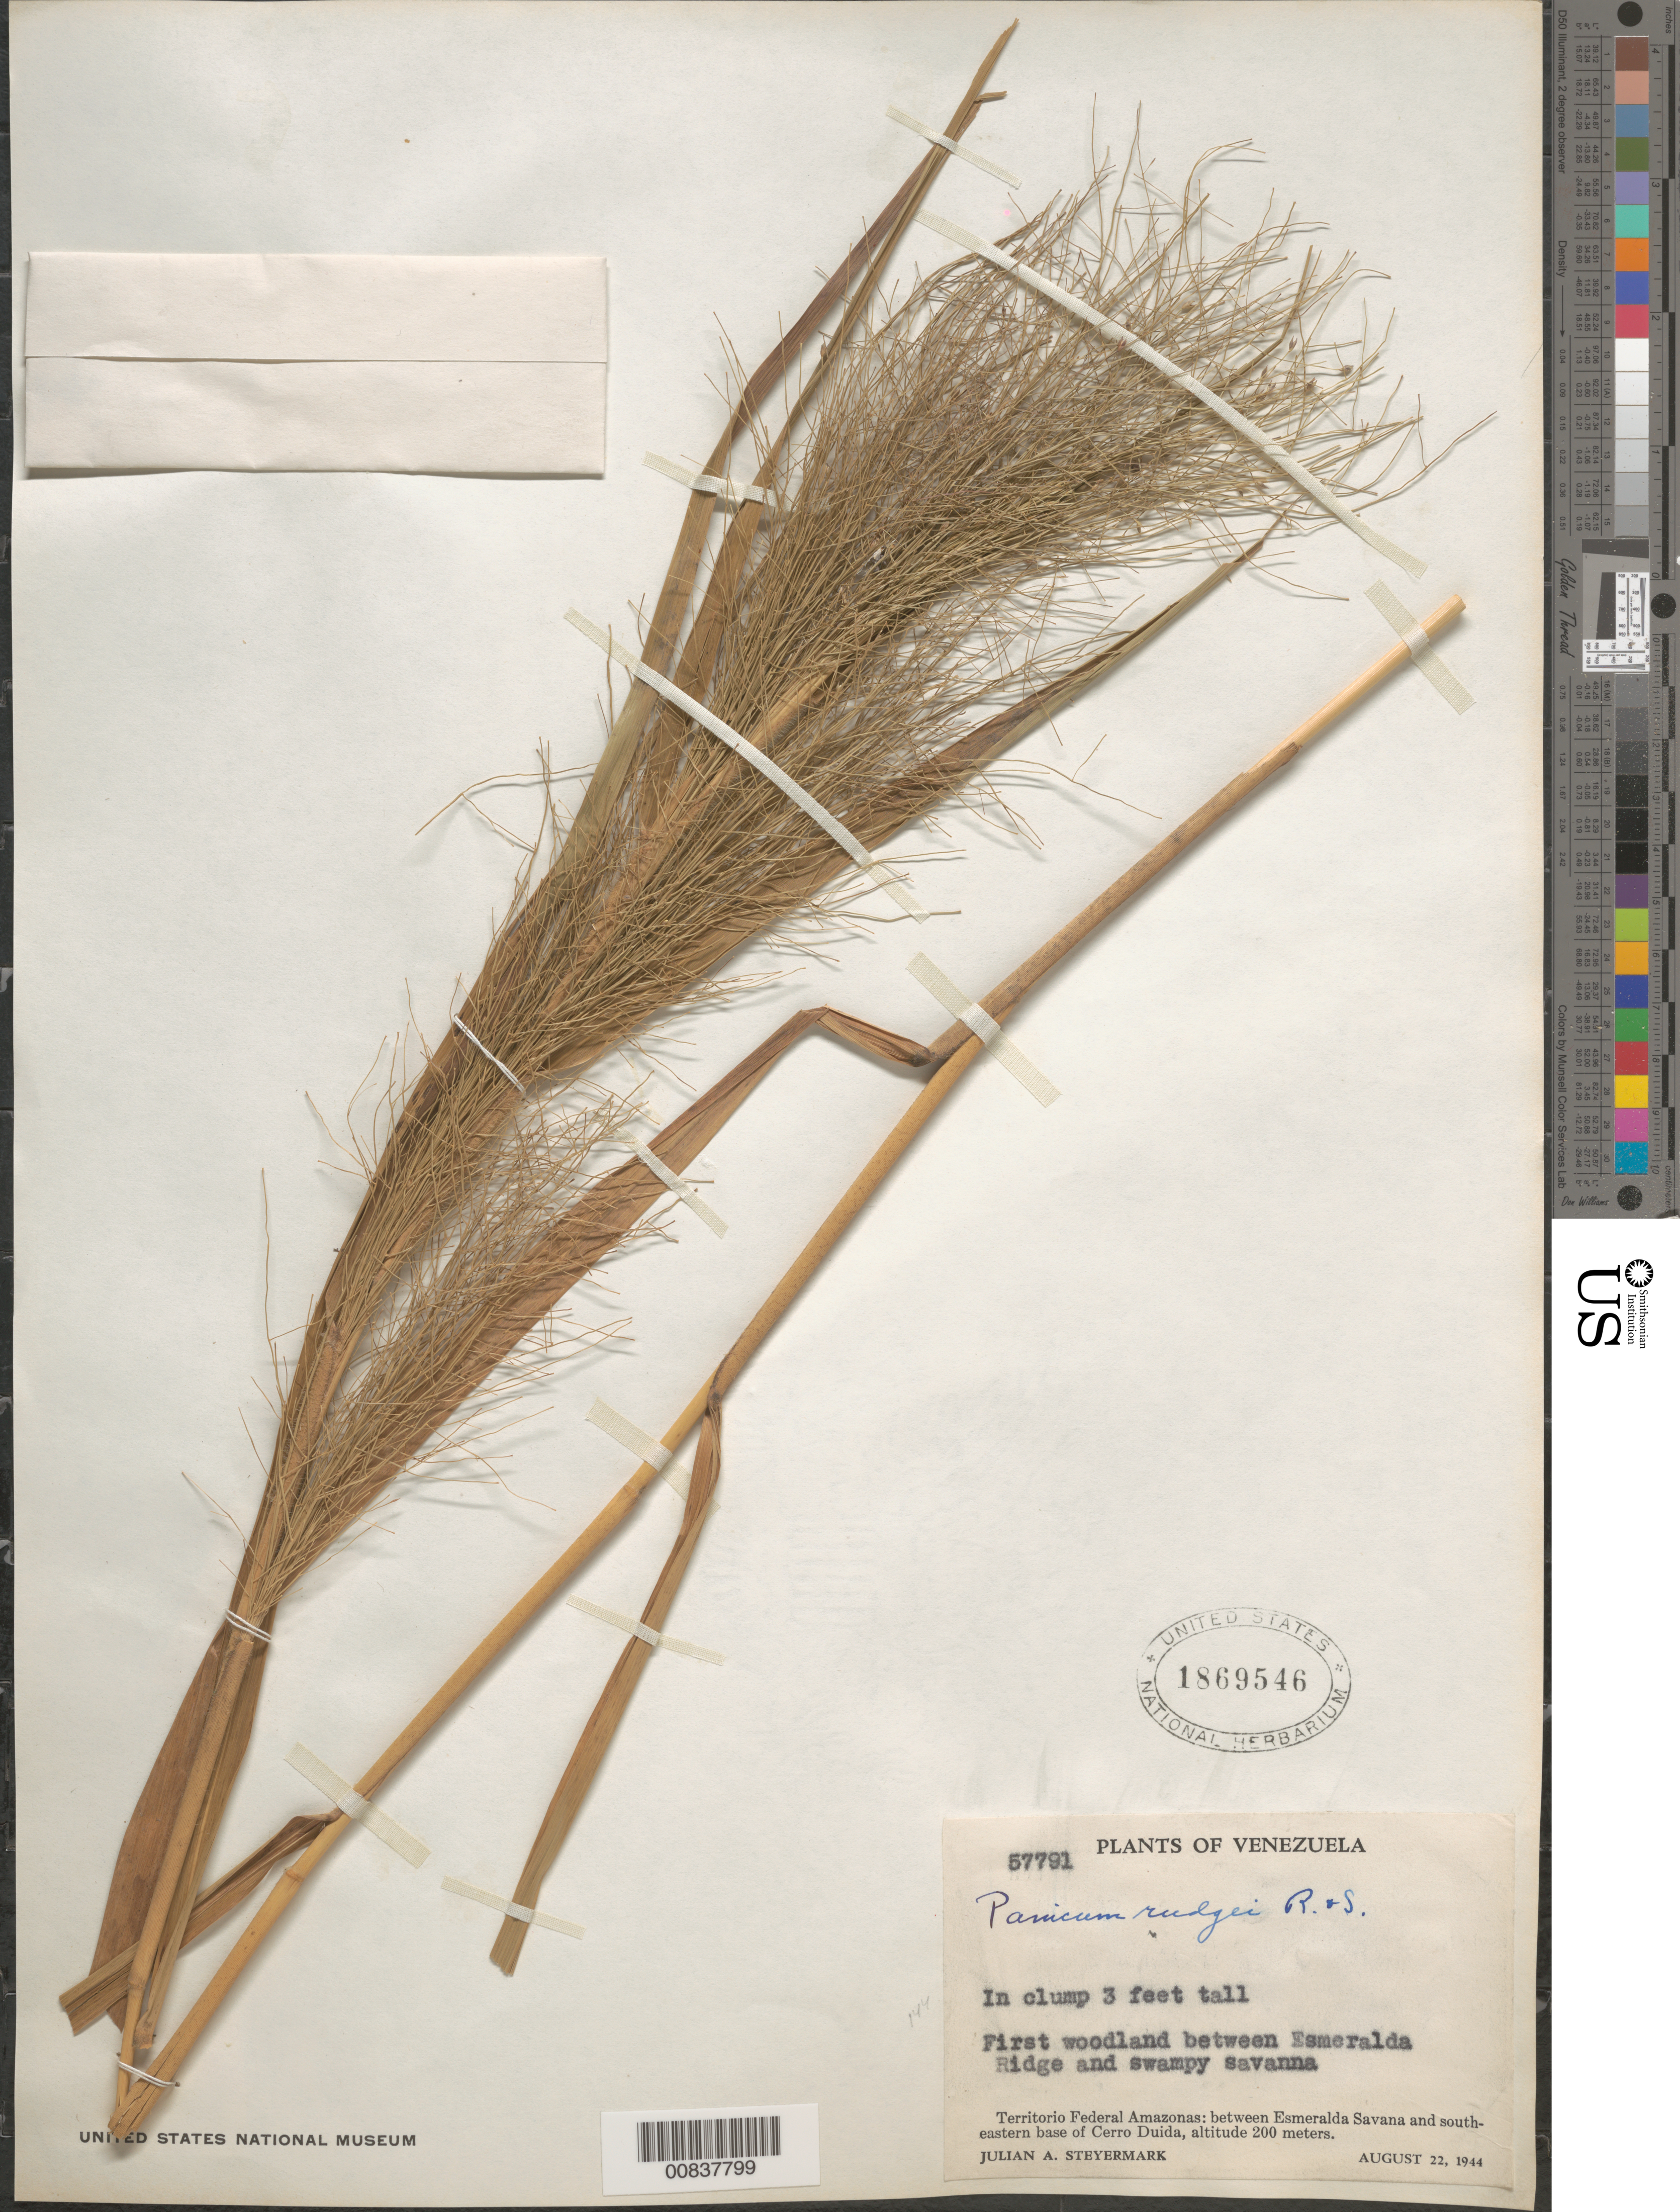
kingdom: Plantae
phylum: Tracheophyta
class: Liliopsida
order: Poales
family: Poaceae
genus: Panicum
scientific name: Panicum rudgei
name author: Roem. & Schult.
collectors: J. Steyermark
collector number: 57791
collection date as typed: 22-Aug-44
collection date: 1944-08-22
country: Venezuela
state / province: Amazonas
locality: Esmeralda Ridge to Tree Savanna (Sabana de Arboles), southeast of Cerro Duida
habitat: First woodland between Esmeralda Ridge and swampy savanna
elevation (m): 200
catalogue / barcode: US 1869546